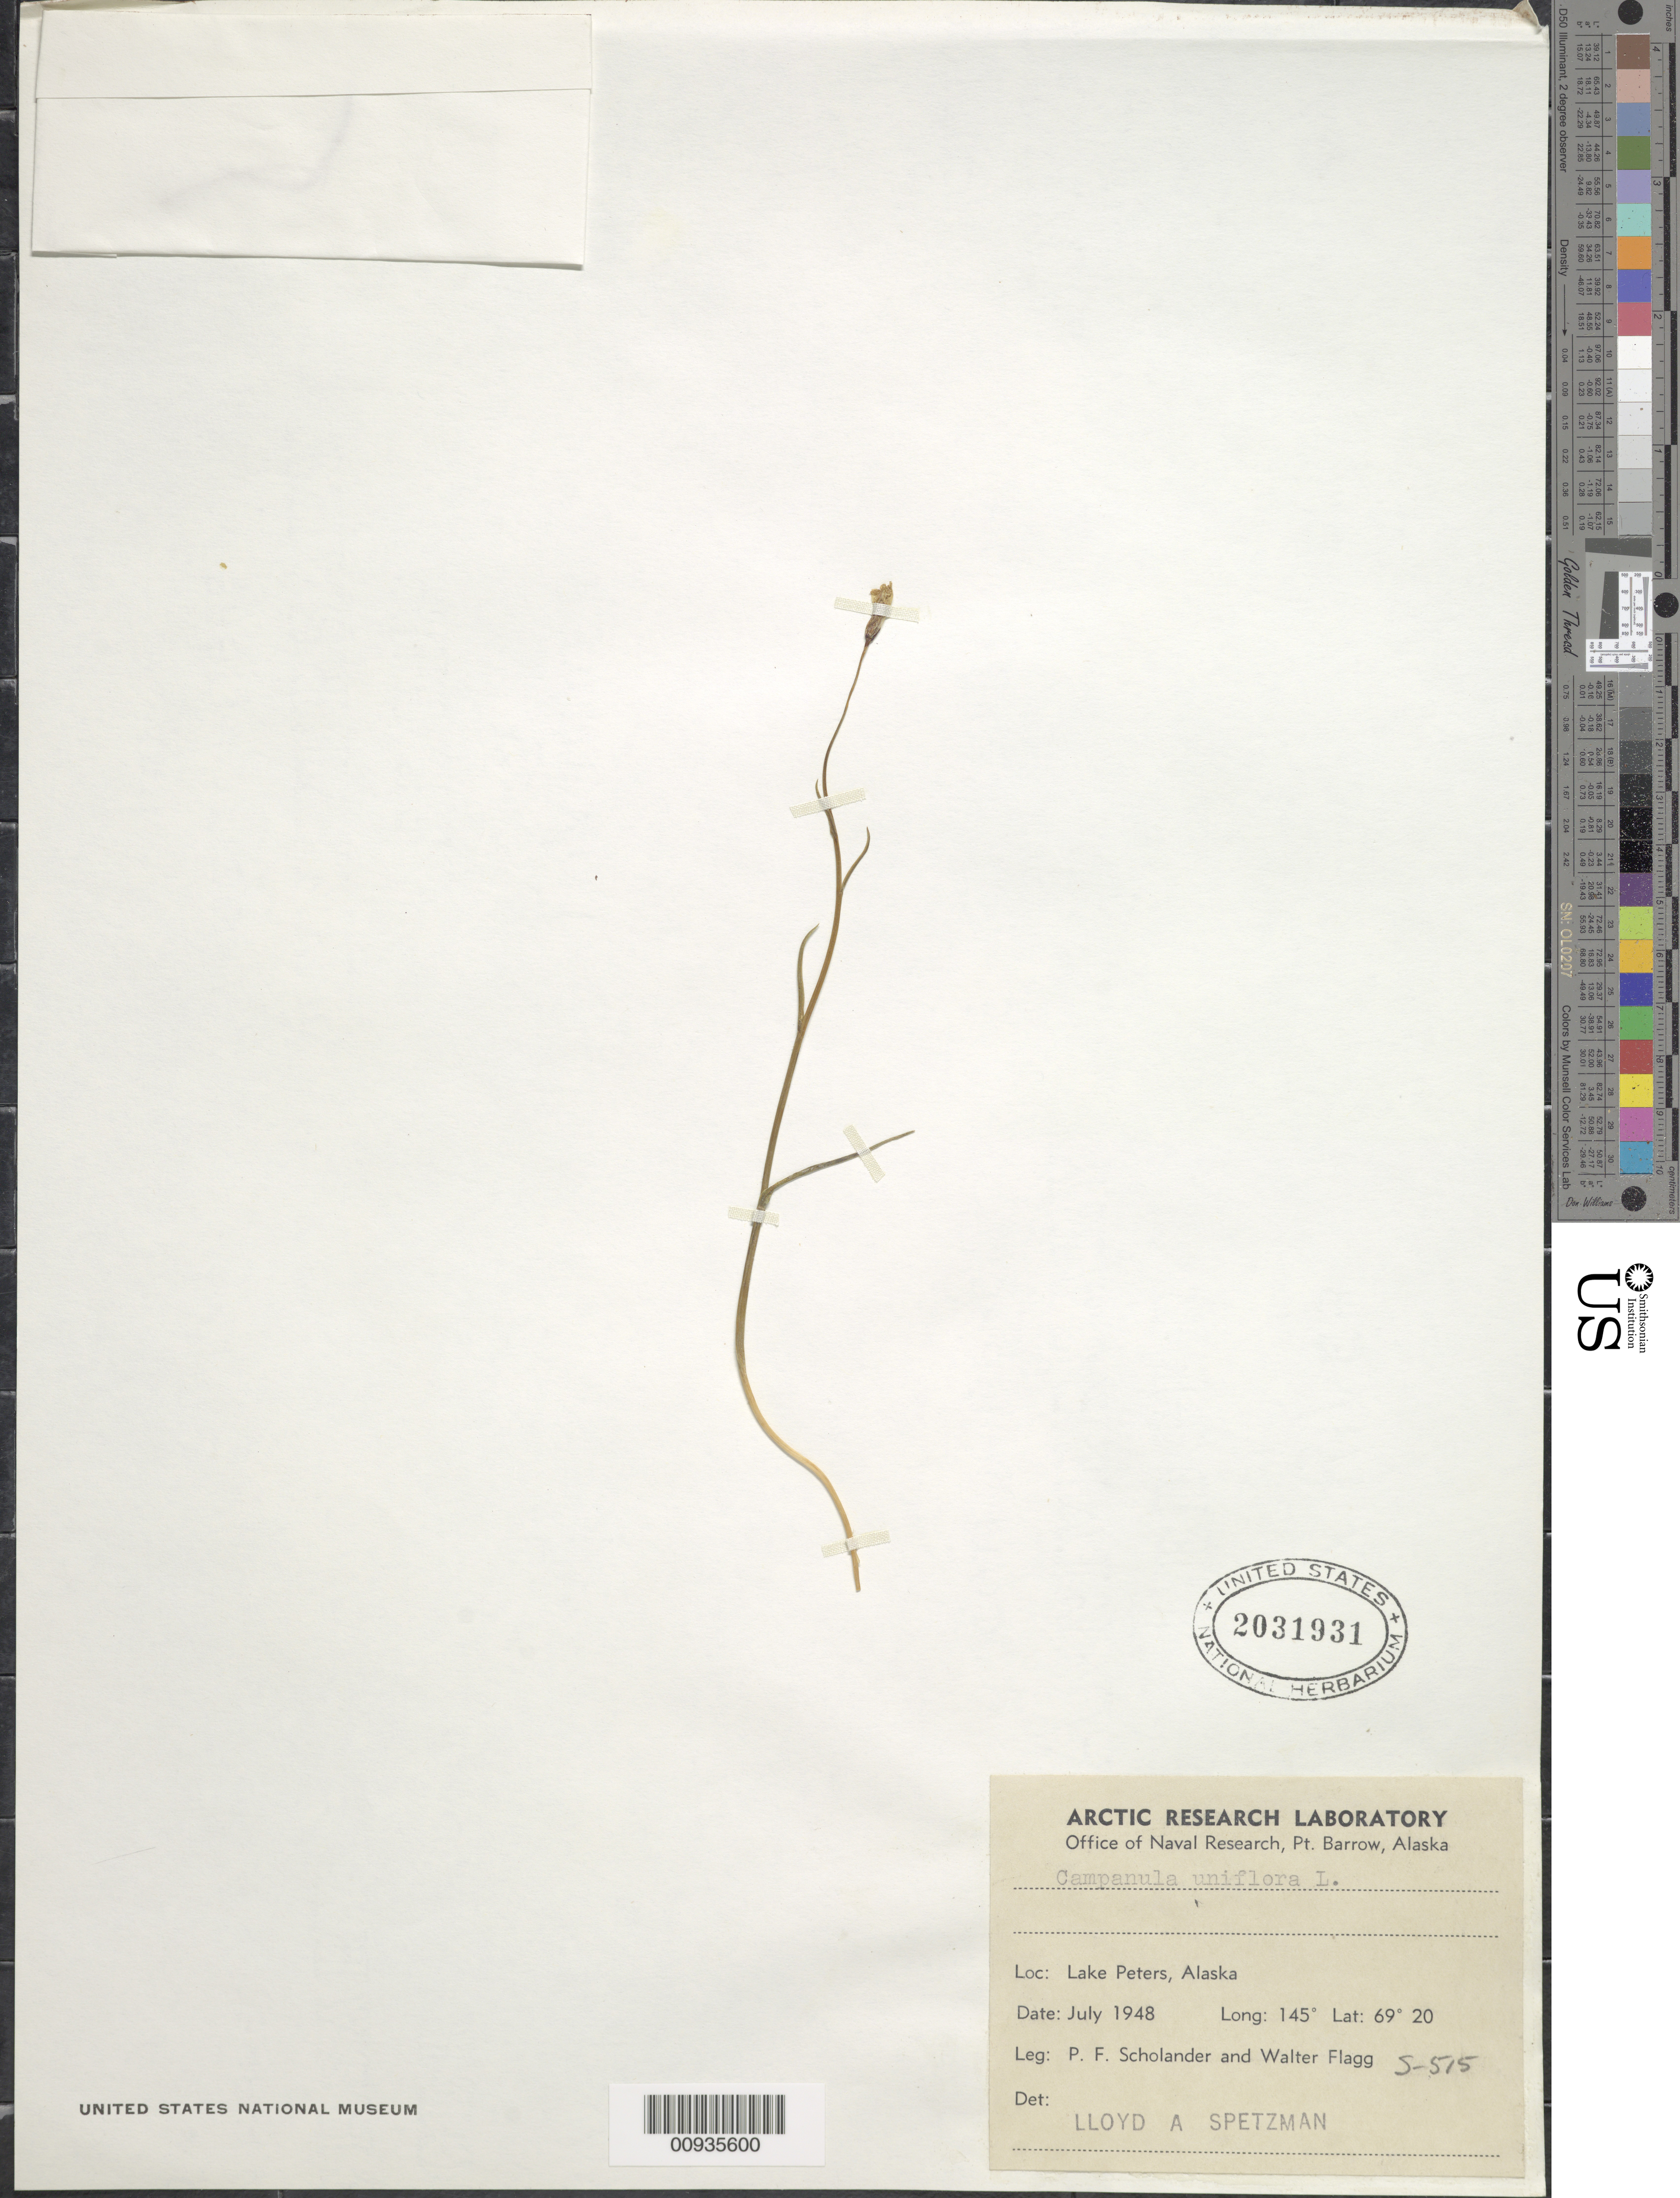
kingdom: Plantae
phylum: Tracheophyta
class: Magnoliopsida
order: Asterales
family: Campanulaceae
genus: Campanula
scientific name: Campanula uniflora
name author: L.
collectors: L. Spetzman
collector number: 5-515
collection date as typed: July 1948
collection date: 1948-07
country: United States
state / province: Alaska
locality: Lake Peters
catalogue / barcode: US 2031931